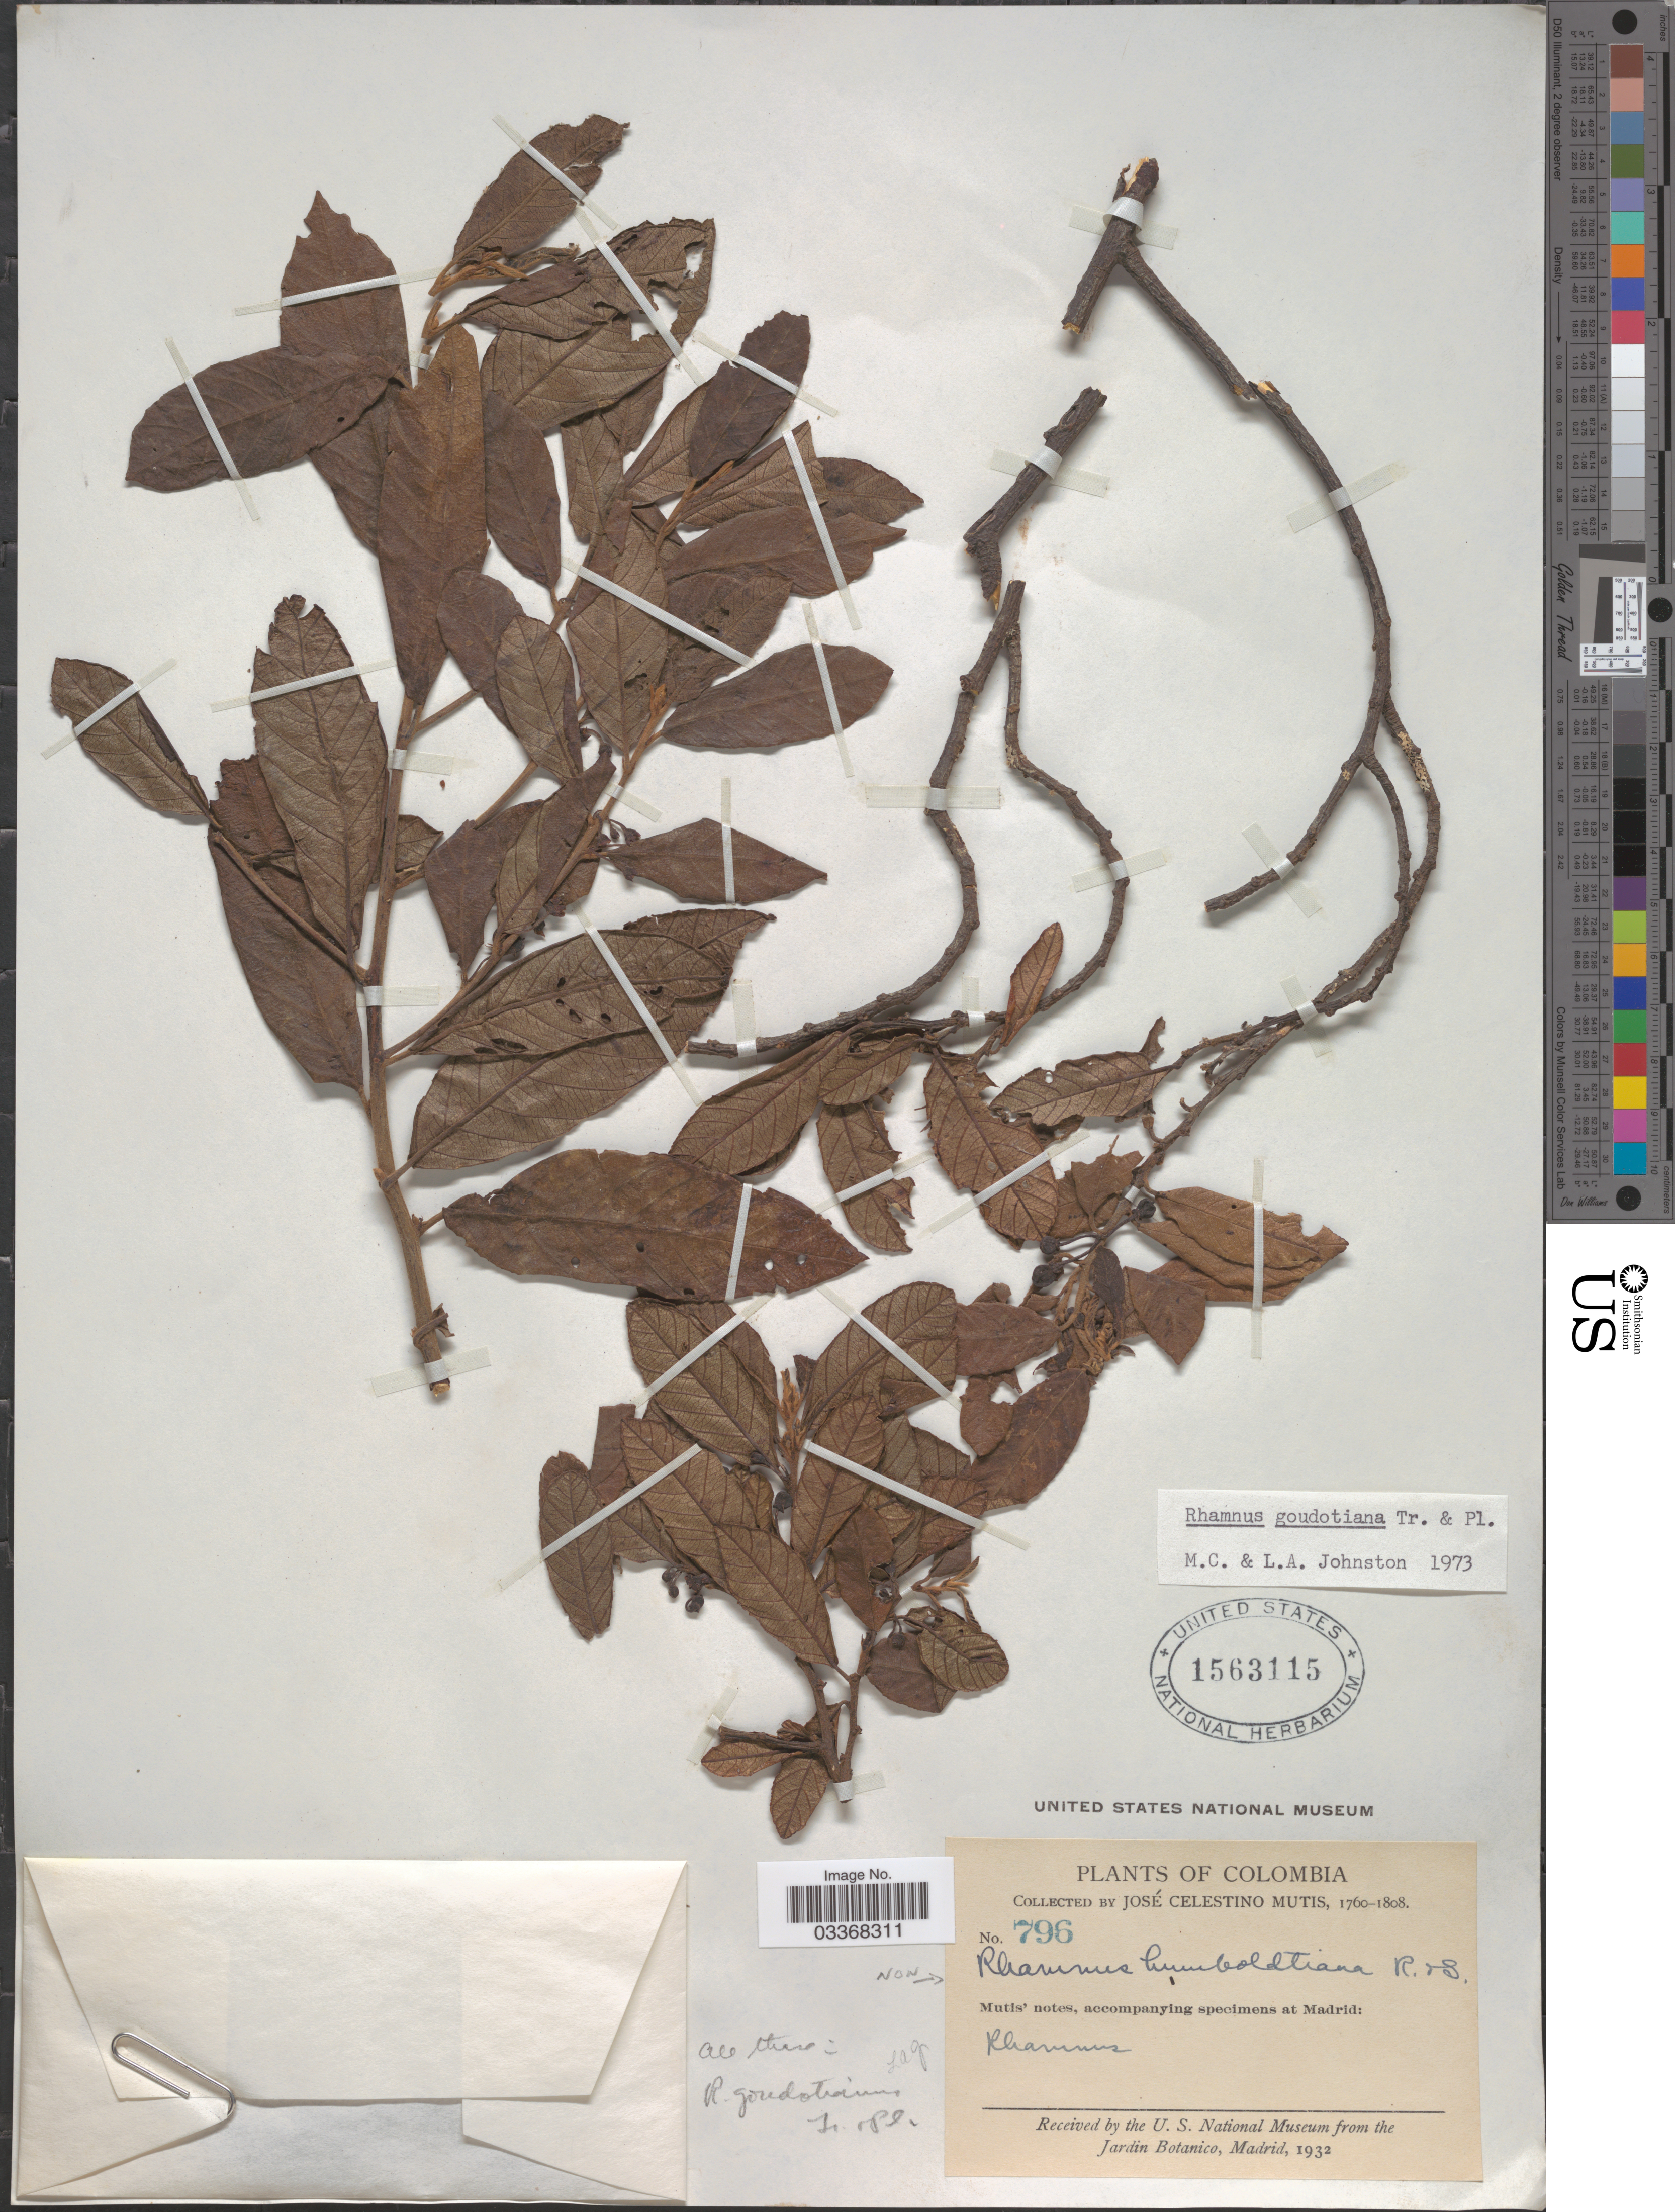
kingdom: Plantae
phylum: Tracheophyta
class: Magnoliopsida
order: Rosales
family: Rhamnaceae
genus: Frangula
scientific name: Frangula goudotiana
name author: (Triana & Planch.) Grubov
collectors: J. C. B. Mutis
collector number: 796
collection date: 1760/1808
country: Colombia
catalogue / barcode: US 1563115